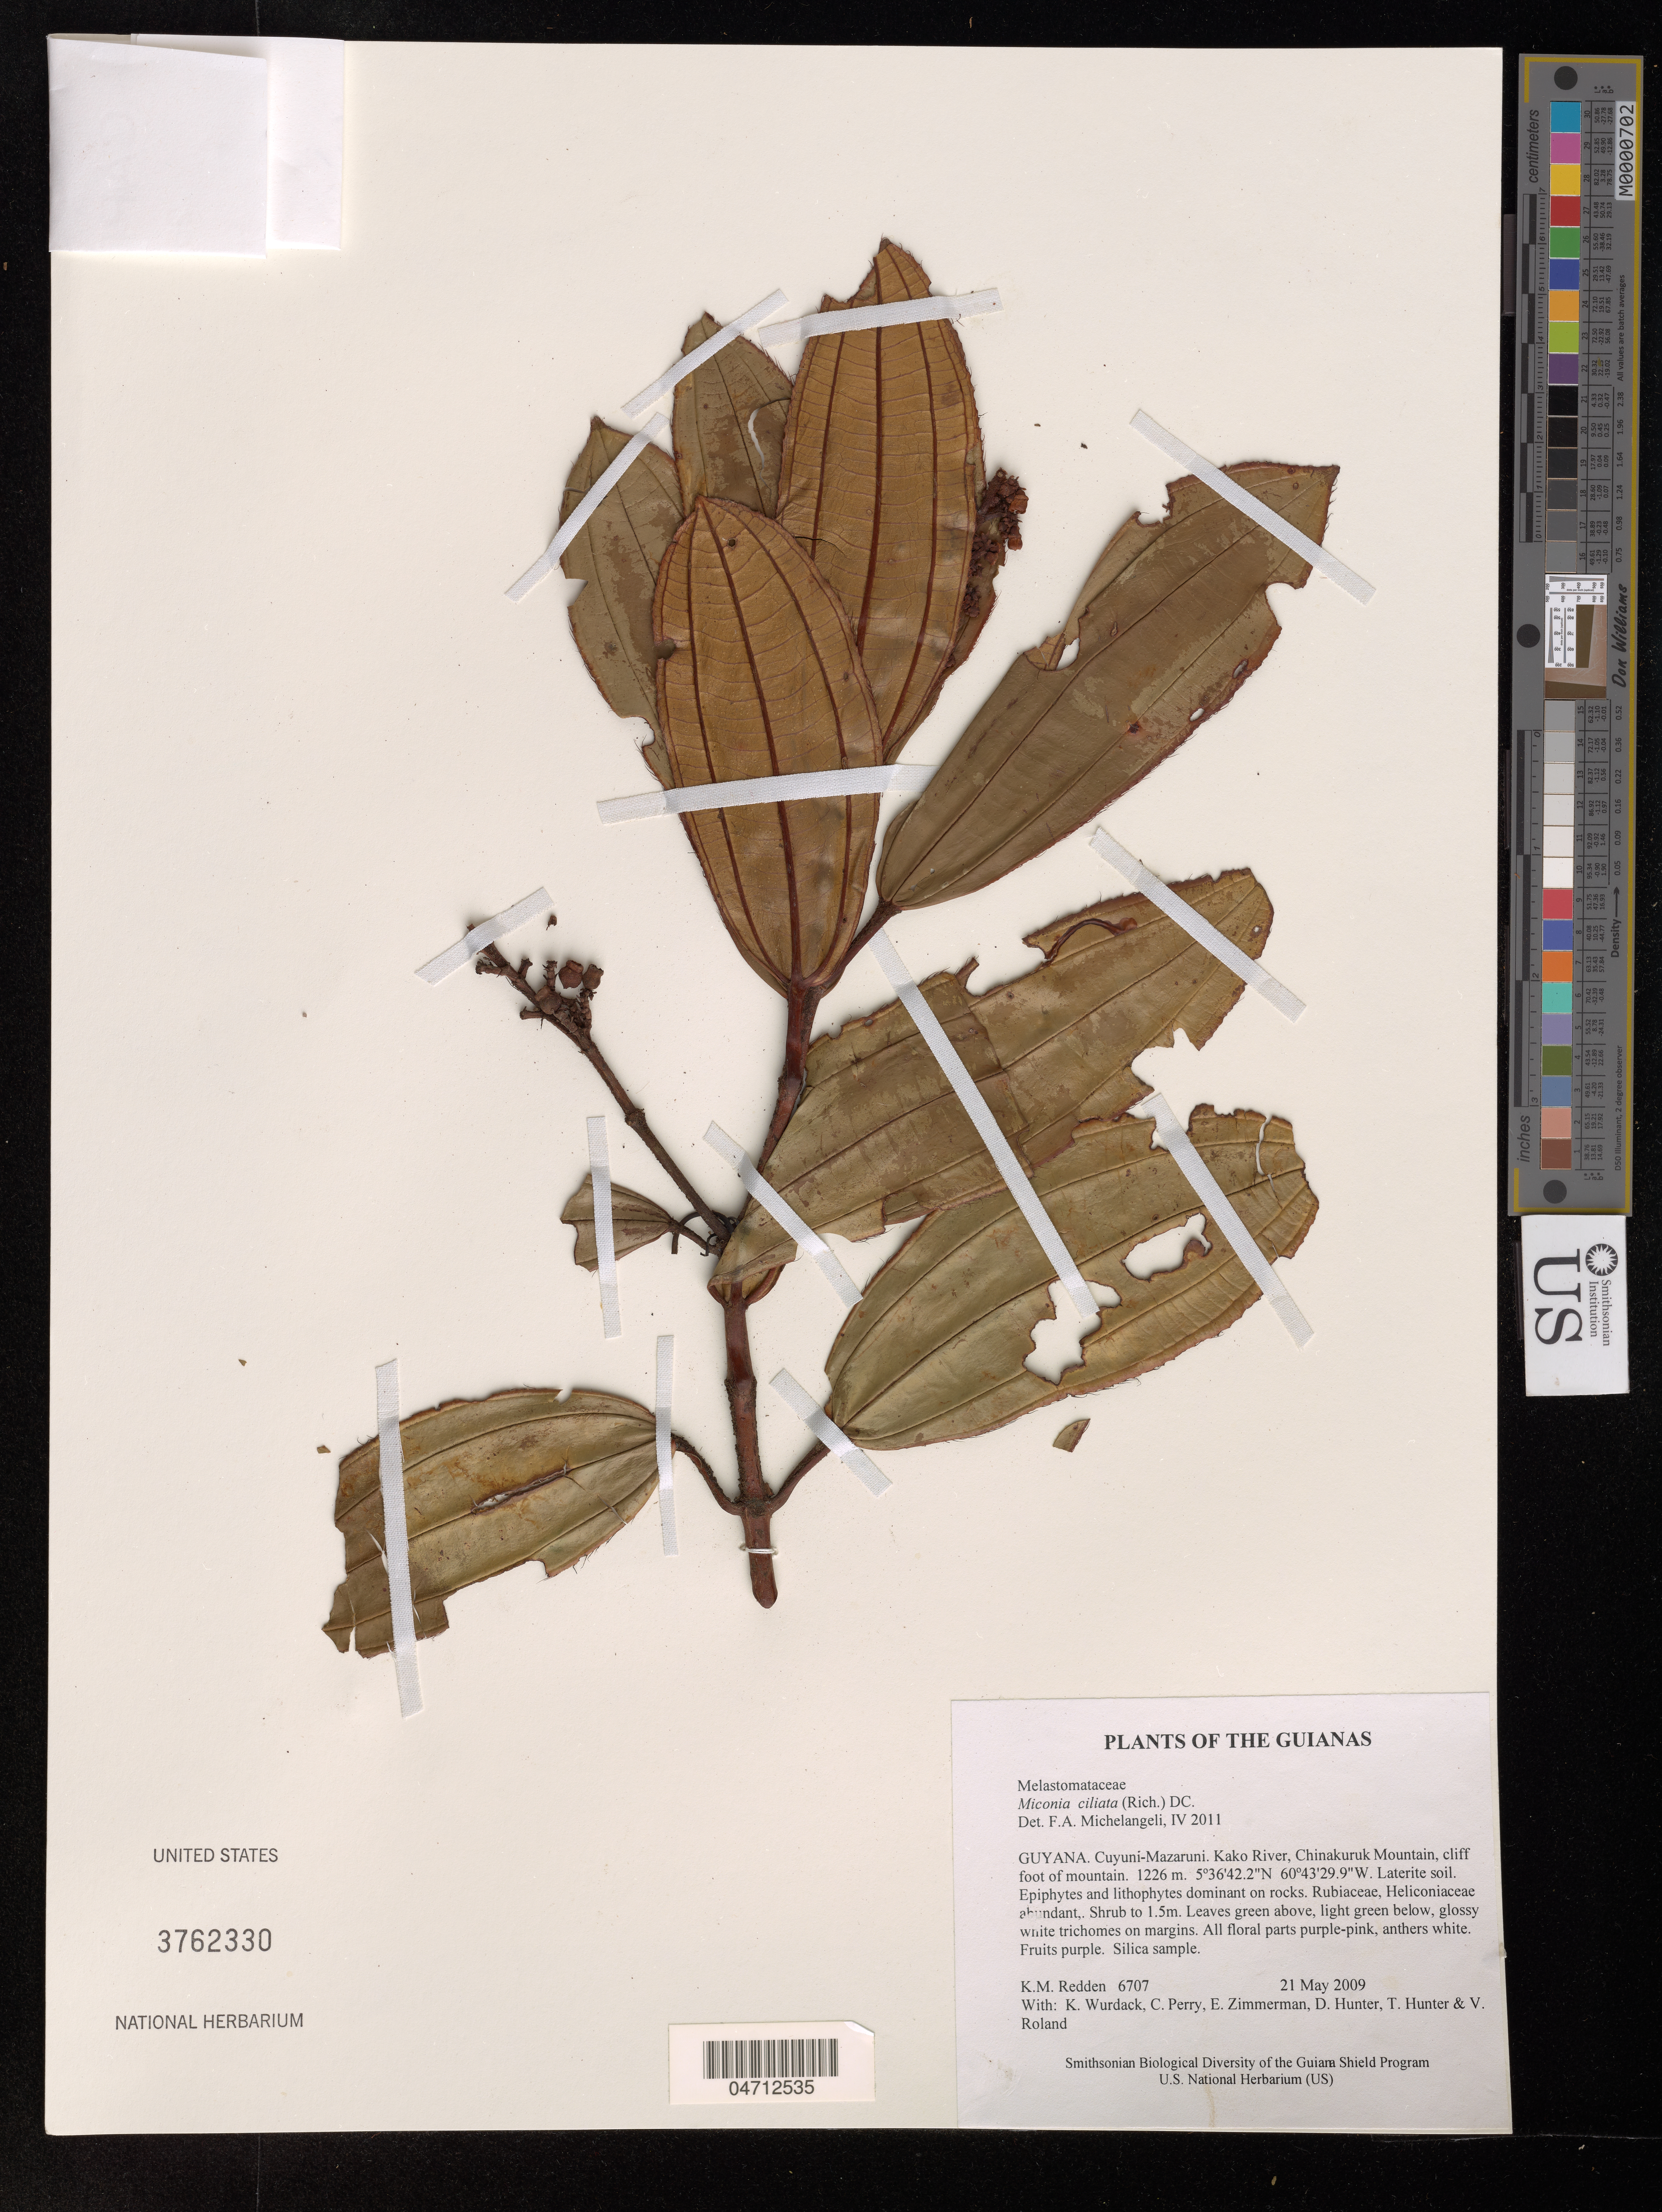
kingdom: Plantae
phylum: Tracheophyta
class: Magnoliopsida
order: Myrtales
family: Melastomataceae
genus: Miconia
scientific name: Miconia ciliata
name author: (Rich.) DC.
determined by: Michelangeli, F. A.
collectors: K. M. Redden, K. Wurdack, C. Perry, E. Zimmerman, D. Hunter, T. Hunter & V. Roland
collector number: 6707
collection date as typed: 21 May 2009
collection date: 2009-05-21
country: Guyana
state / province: Cuyuni-Mazaruni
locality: Kako River, Chinakuruk Mountain, cliff foot of mountain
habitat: Laterite soil. Epiphytes and lithophytes dominant on rocks. Rubiaceae, Heliconiaceae abundant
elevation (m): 1226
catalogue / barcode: US 3762330